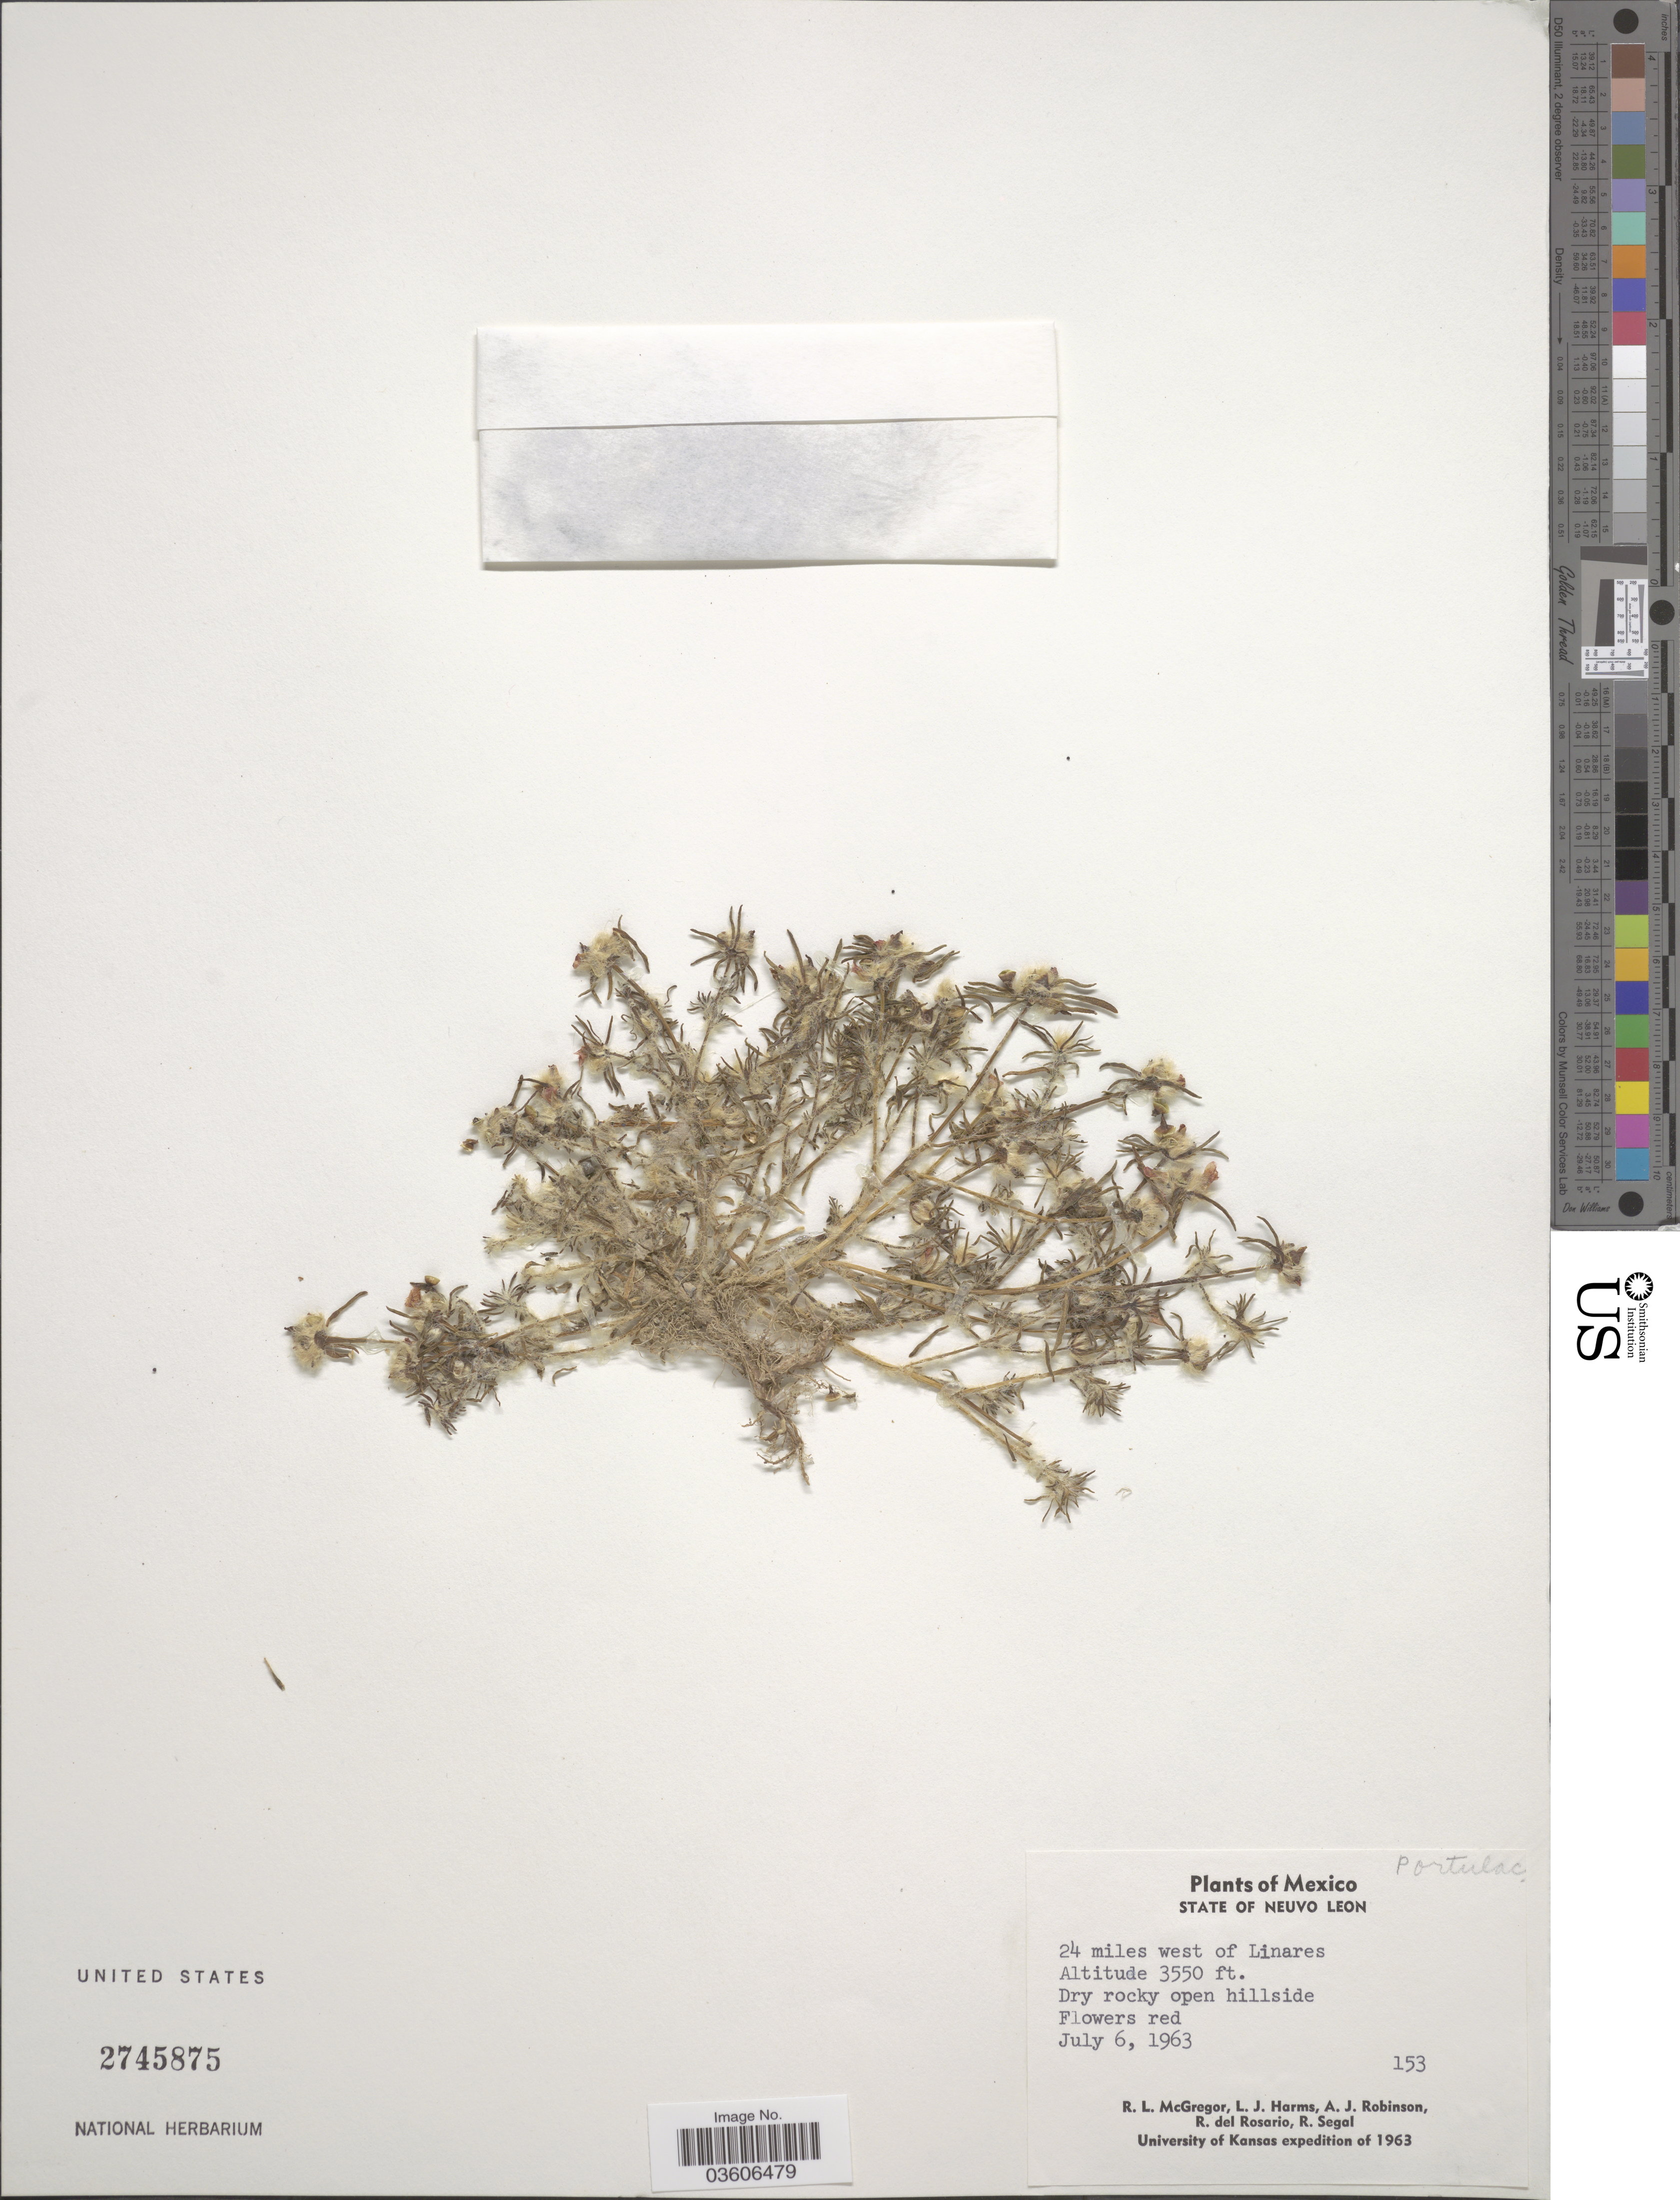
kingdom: Plantae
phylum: Tracheophyta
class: Magnoliopsida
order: Caryophyllales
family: Portulacaceae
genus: Portulaca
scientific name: Portulaca sp.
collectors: R. McGregor, L. Harms, A. J. Robinson, R. del Rosario & R. Segal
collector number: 153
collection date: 1963-07-06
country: Mexico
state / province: Nuevo León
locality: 24 miles west of Linares.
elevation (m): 1082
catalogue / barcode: US 2745875